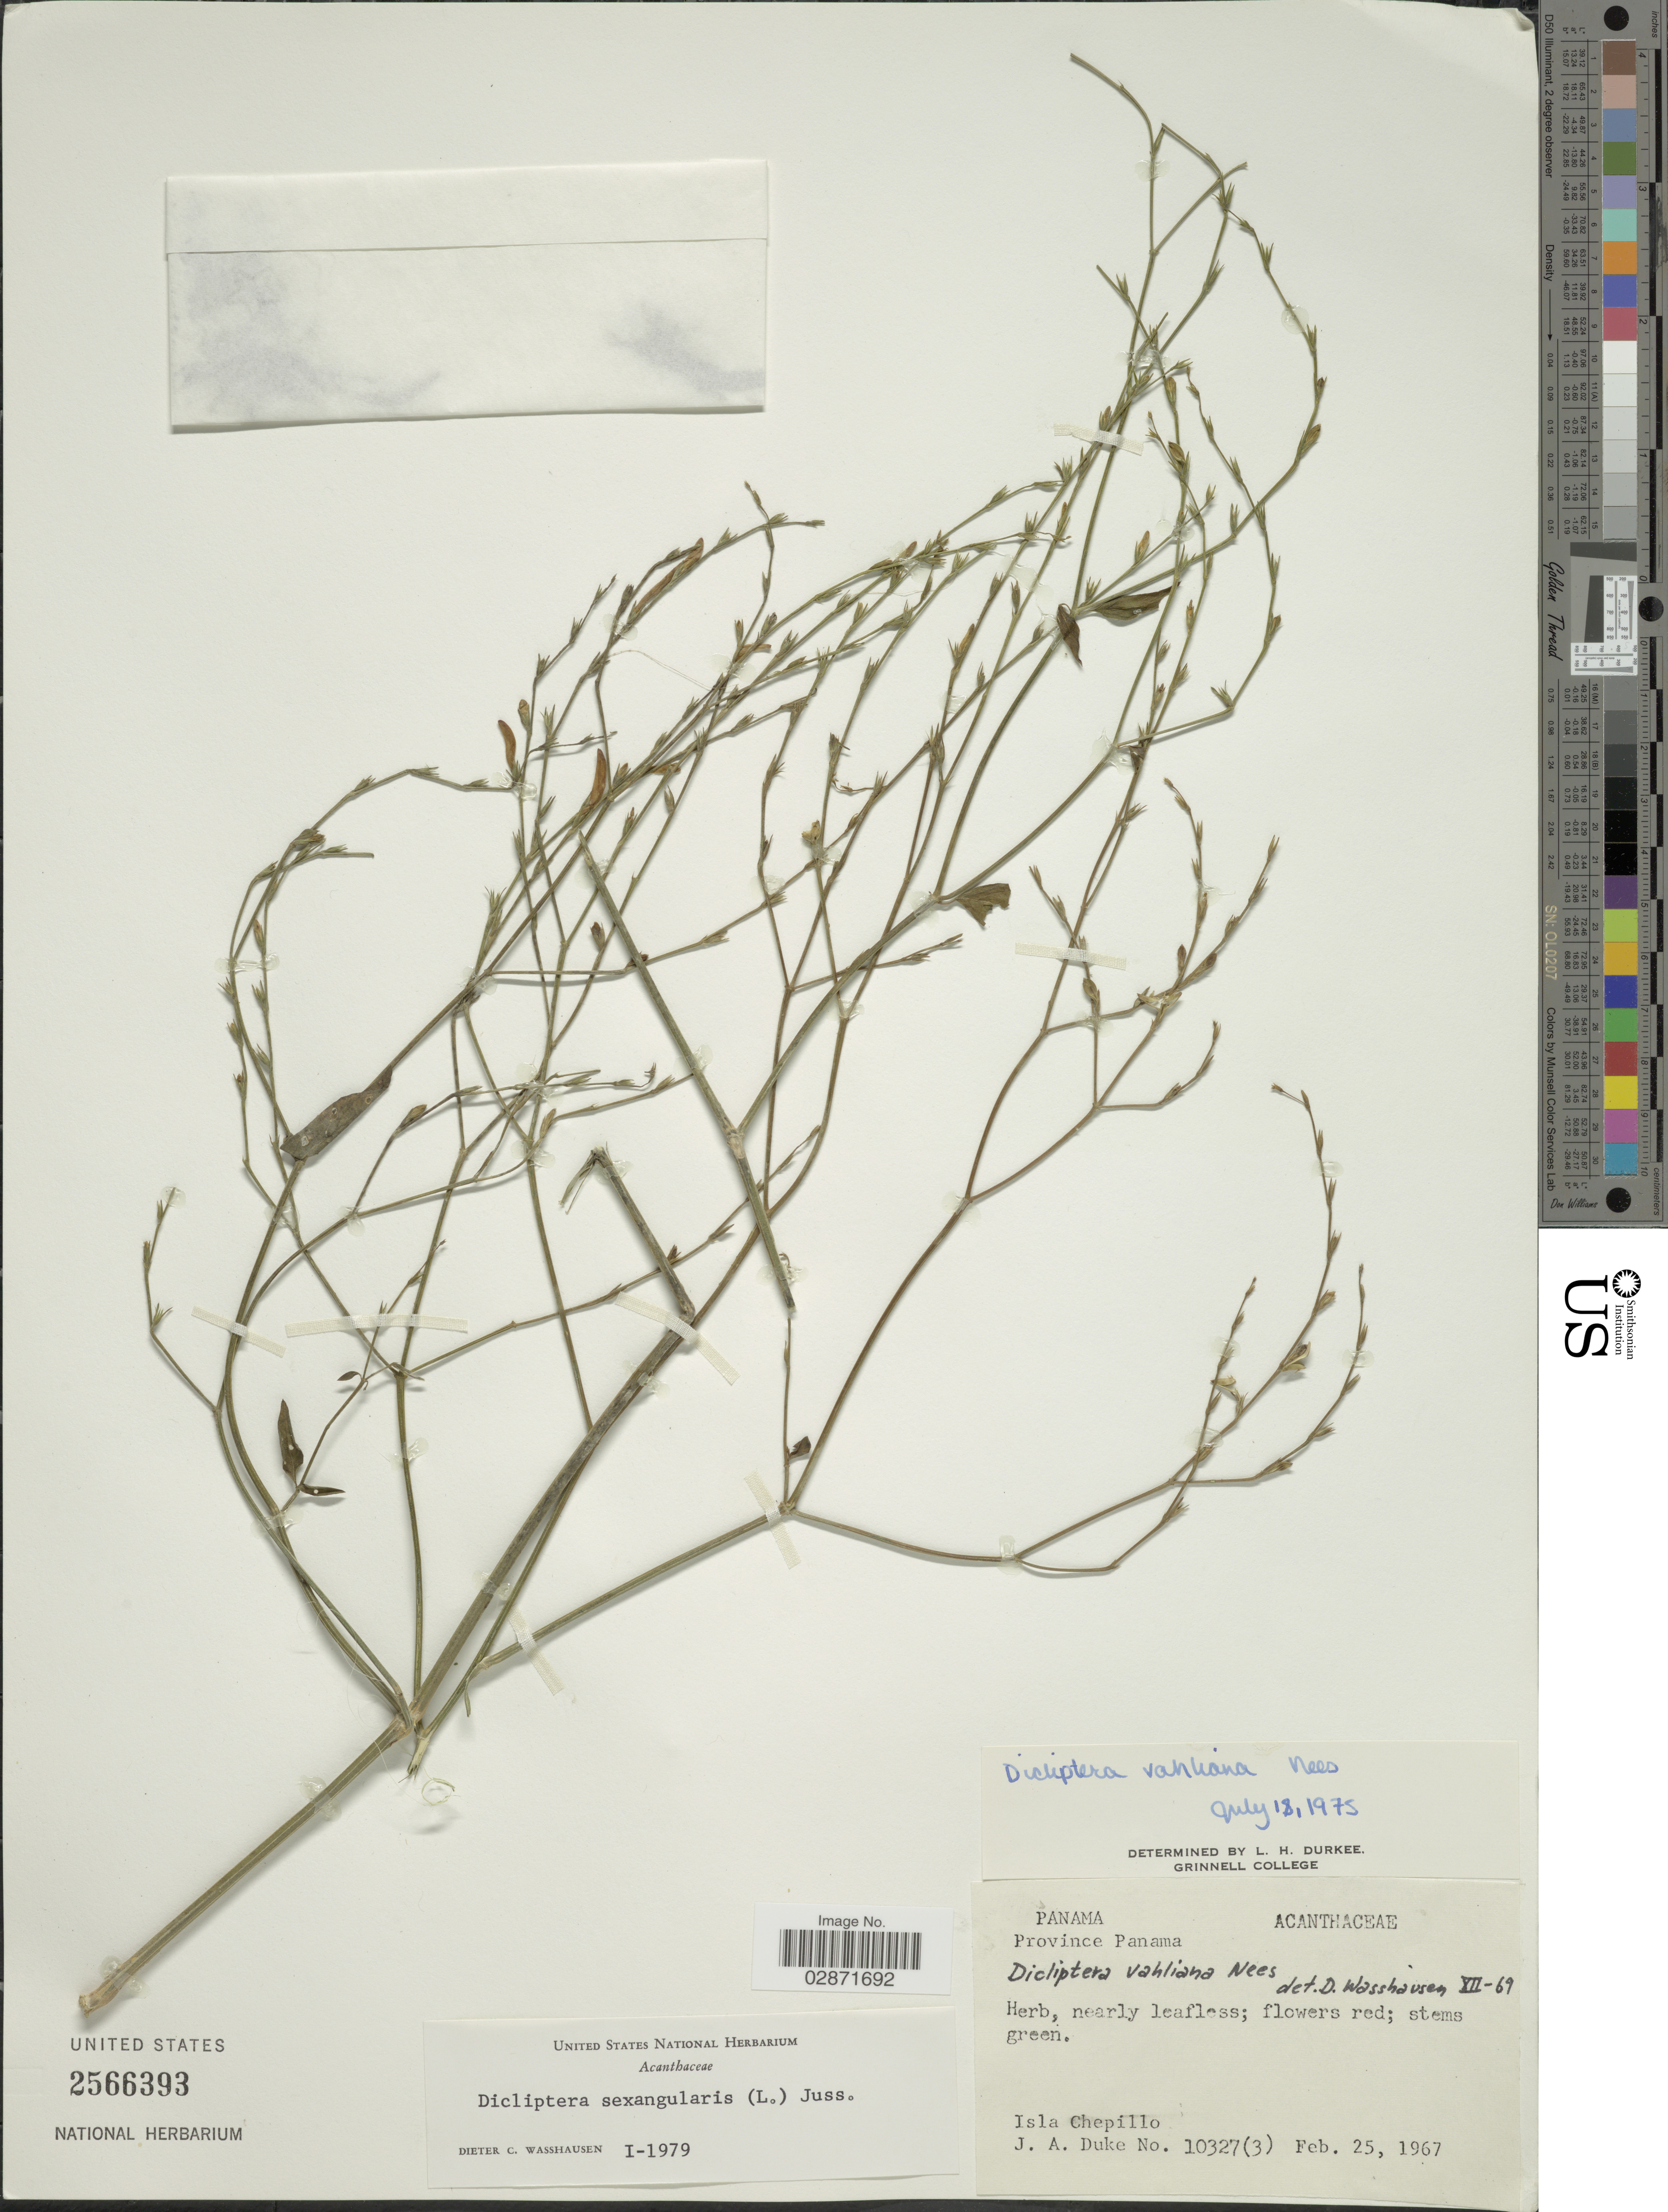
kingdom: Plantae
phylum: Tracheophyta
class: Magnoliopsida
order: Lamiales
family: Acanthaceae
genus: Dicliptera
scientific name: Dicliptera sexangularis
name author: (L.) Juss.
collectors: J. A. Duke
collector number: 10327 (3)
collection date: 1967-02-25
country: Panama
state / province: Panamá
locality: Province Panama, Isla Chepillo.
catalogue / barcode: US 2566393